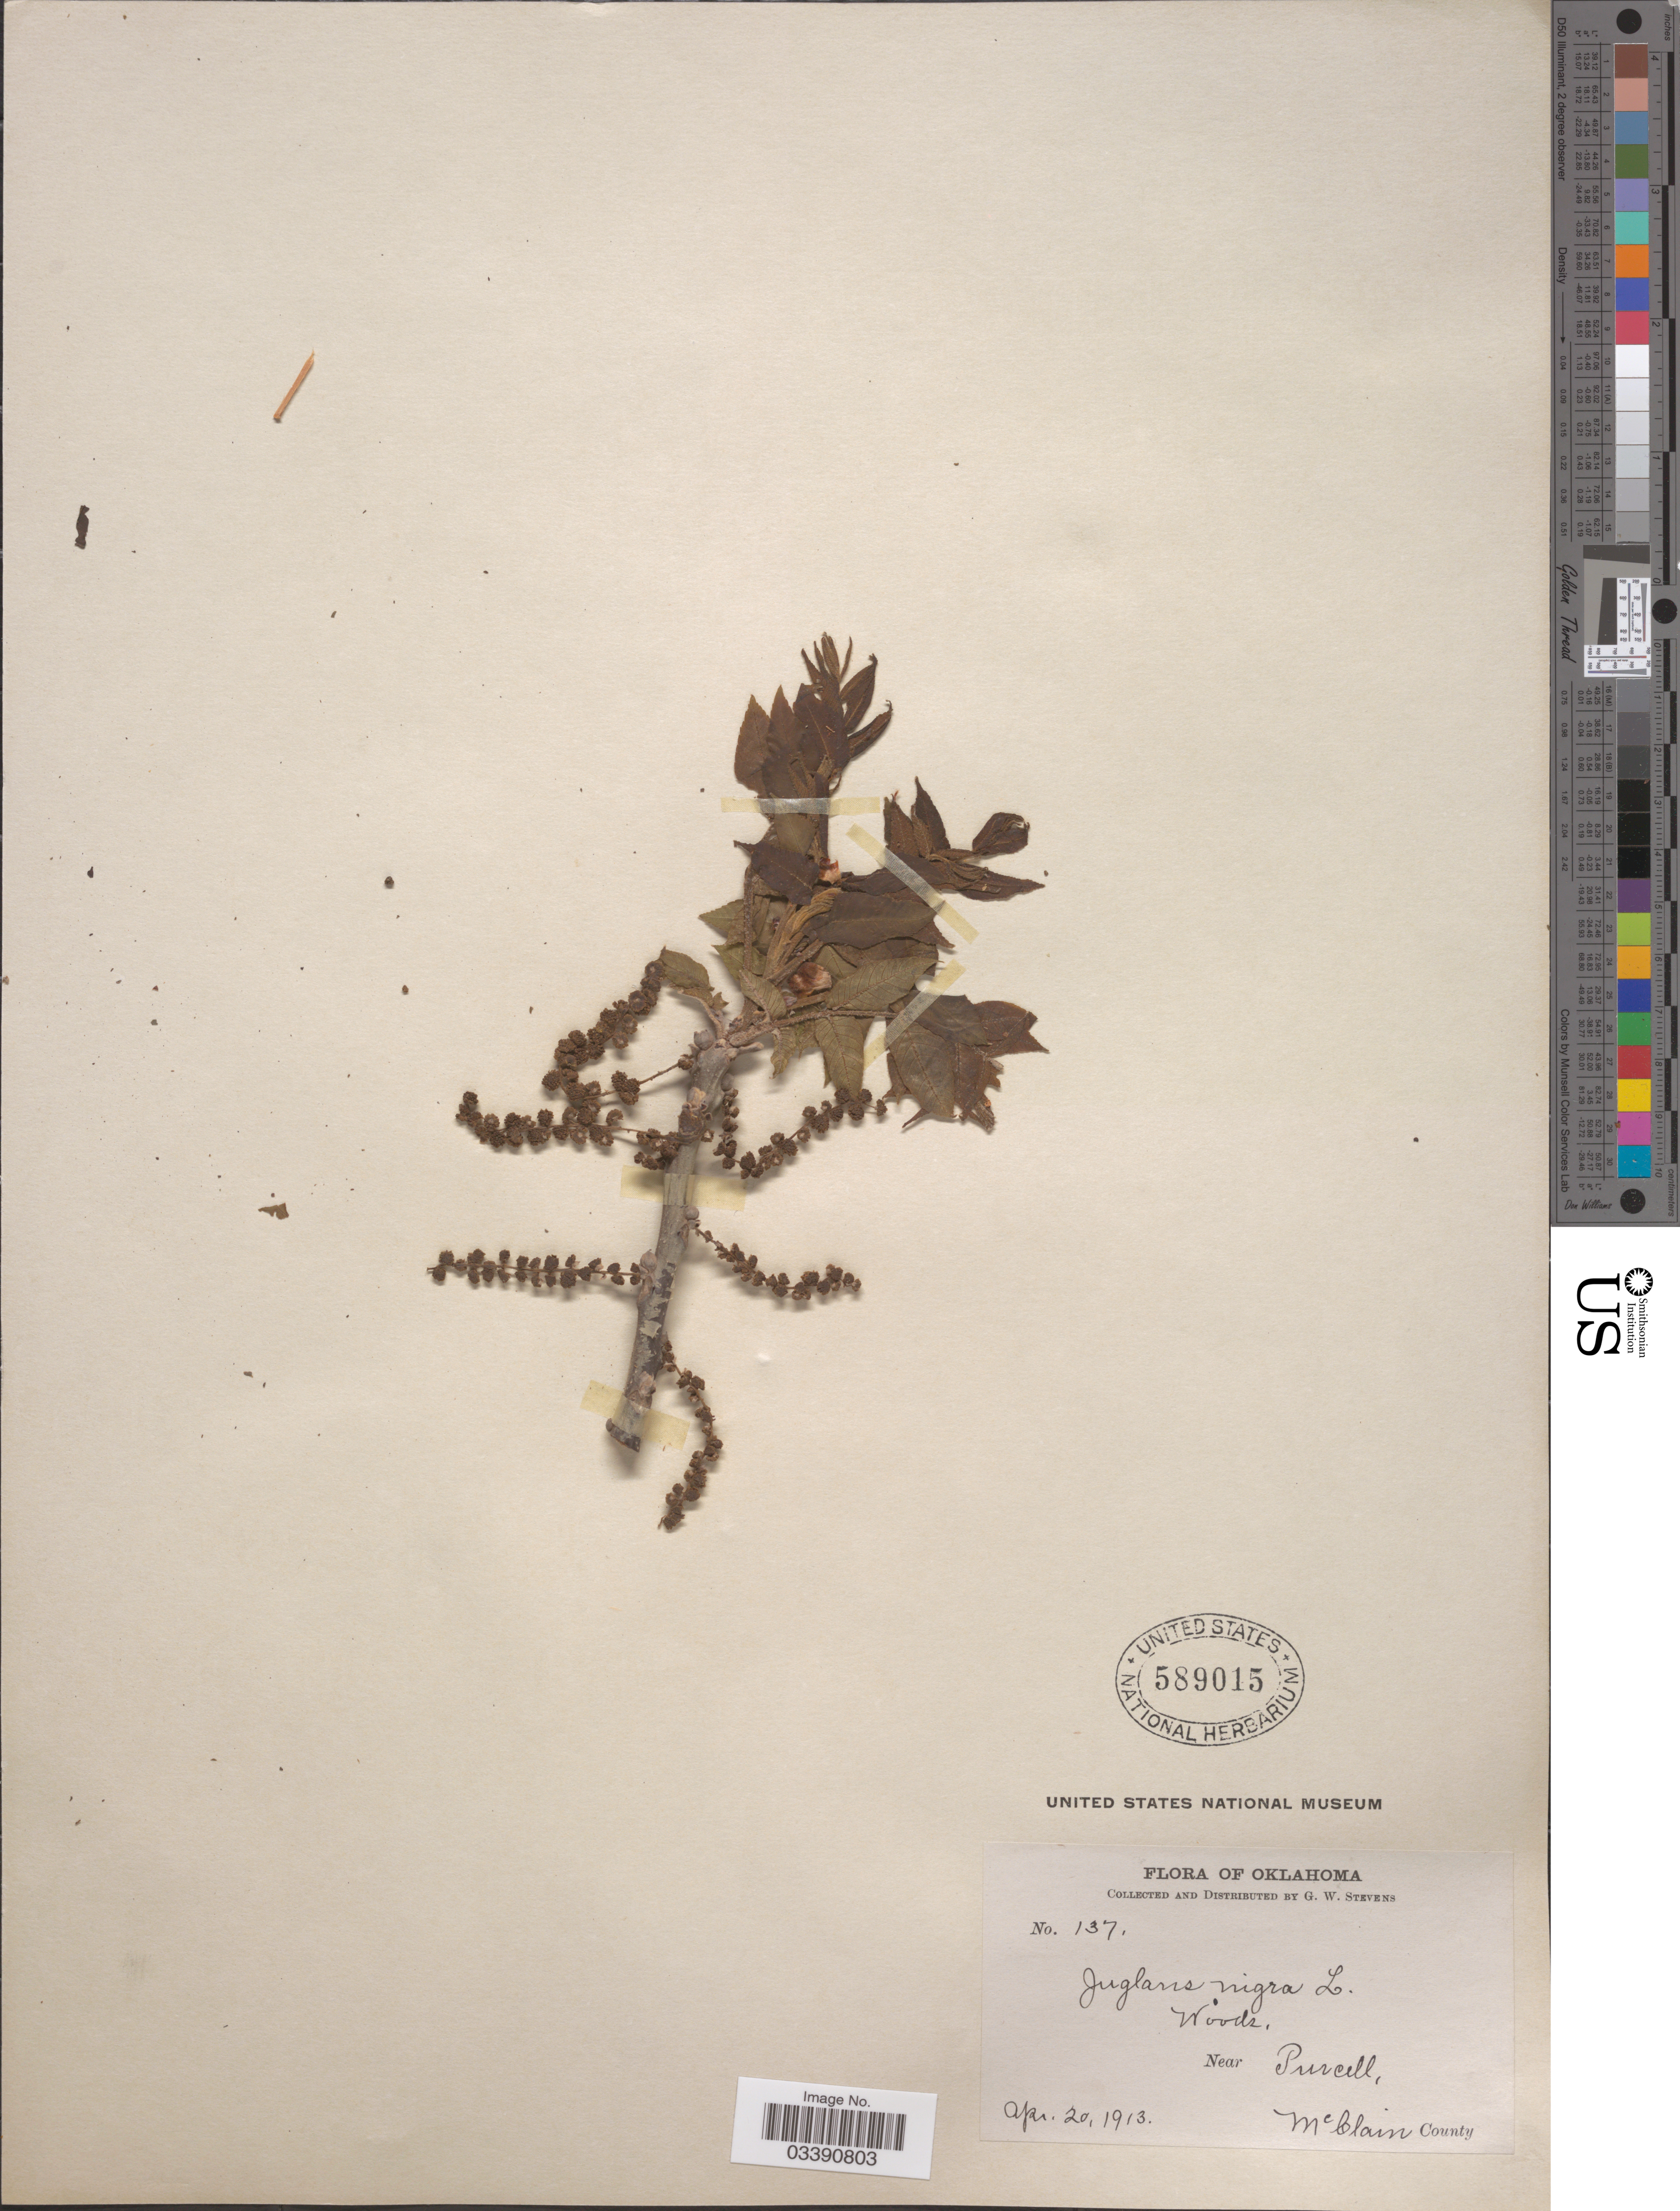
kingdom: Plantae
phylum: Tracheophyta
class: Magnoliopsida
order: Fagales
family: Juglandaceae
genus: Juglans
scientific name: Juglans nigra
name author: L.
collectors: G. W. Stevens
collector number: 137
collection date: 1913-04-20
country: United States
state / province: Oklahoma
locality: Near Purcell, McClain County.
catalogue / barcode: US 589015